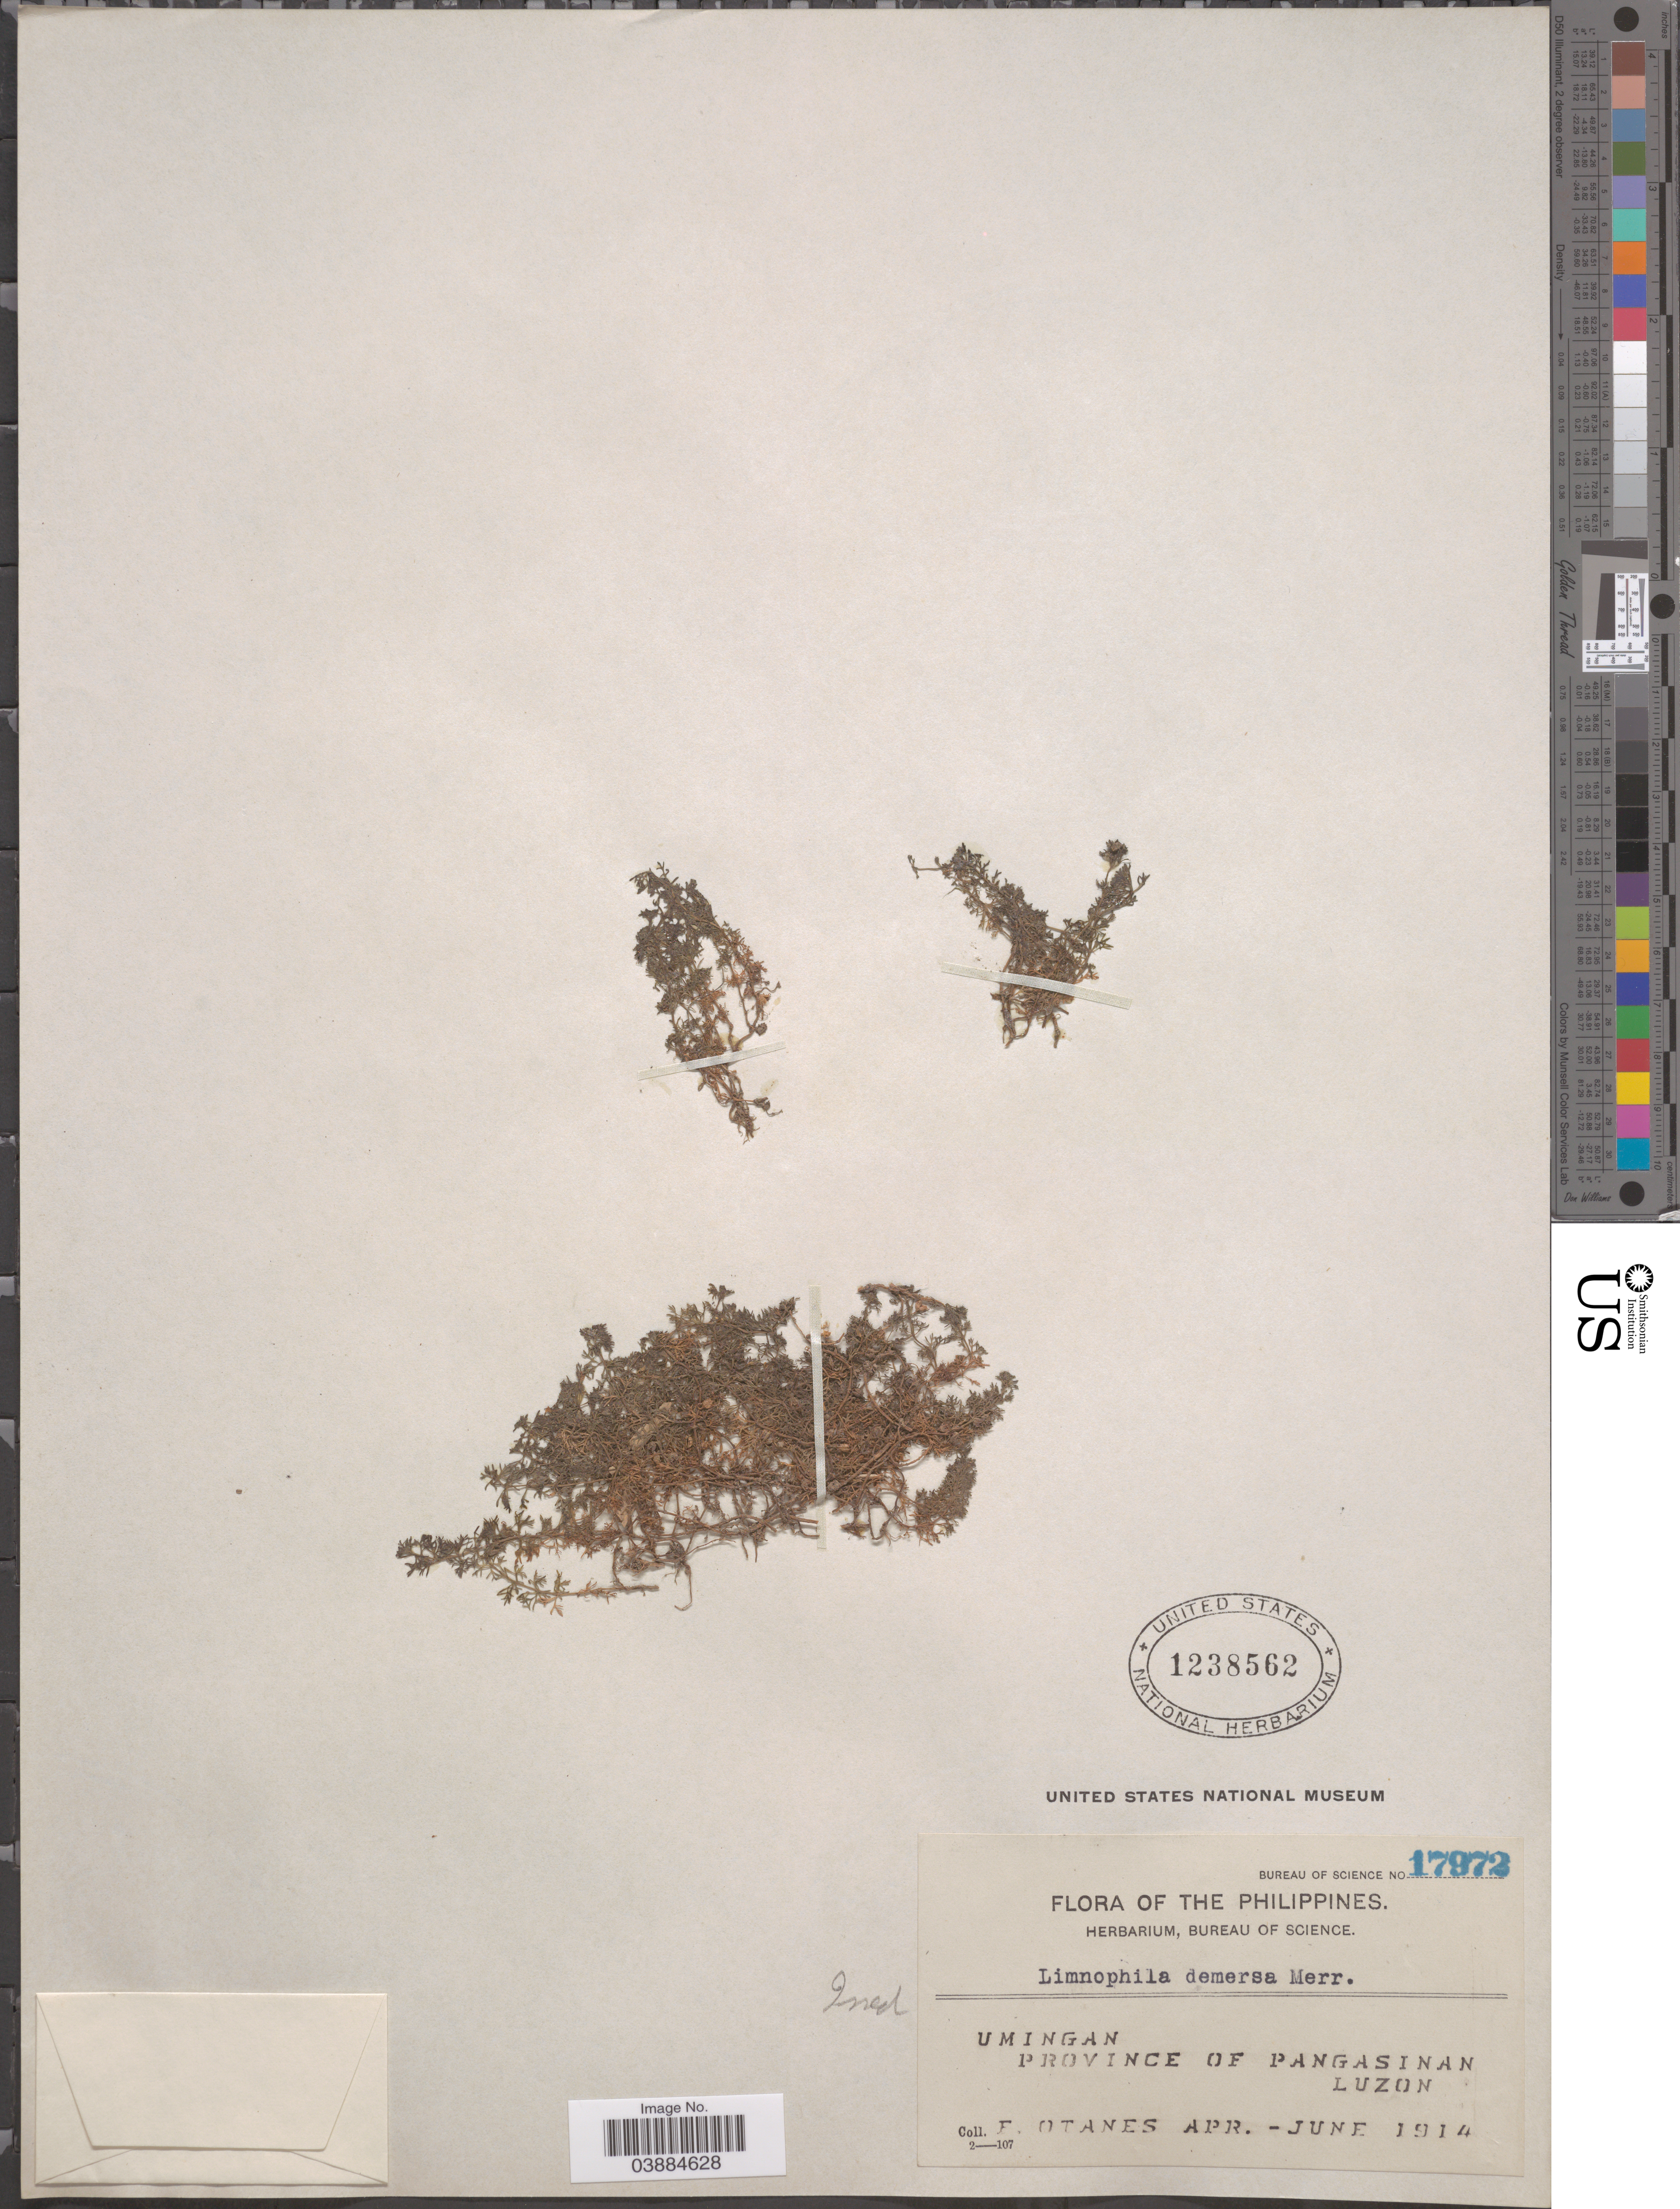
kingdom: Plantae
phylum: Tracheophyta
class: Magnoliopsida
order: Lamiales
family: Plantaginaceae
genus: Limnophila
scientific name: Limnophila indica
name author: (L.) Druce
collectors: F. Q. Otanes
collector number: Bureau of Science 17972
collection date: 1914-04/1914-06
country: Philippines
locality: Umingan. Province of Pangasinan. Luzon.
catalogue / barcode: US 1238562